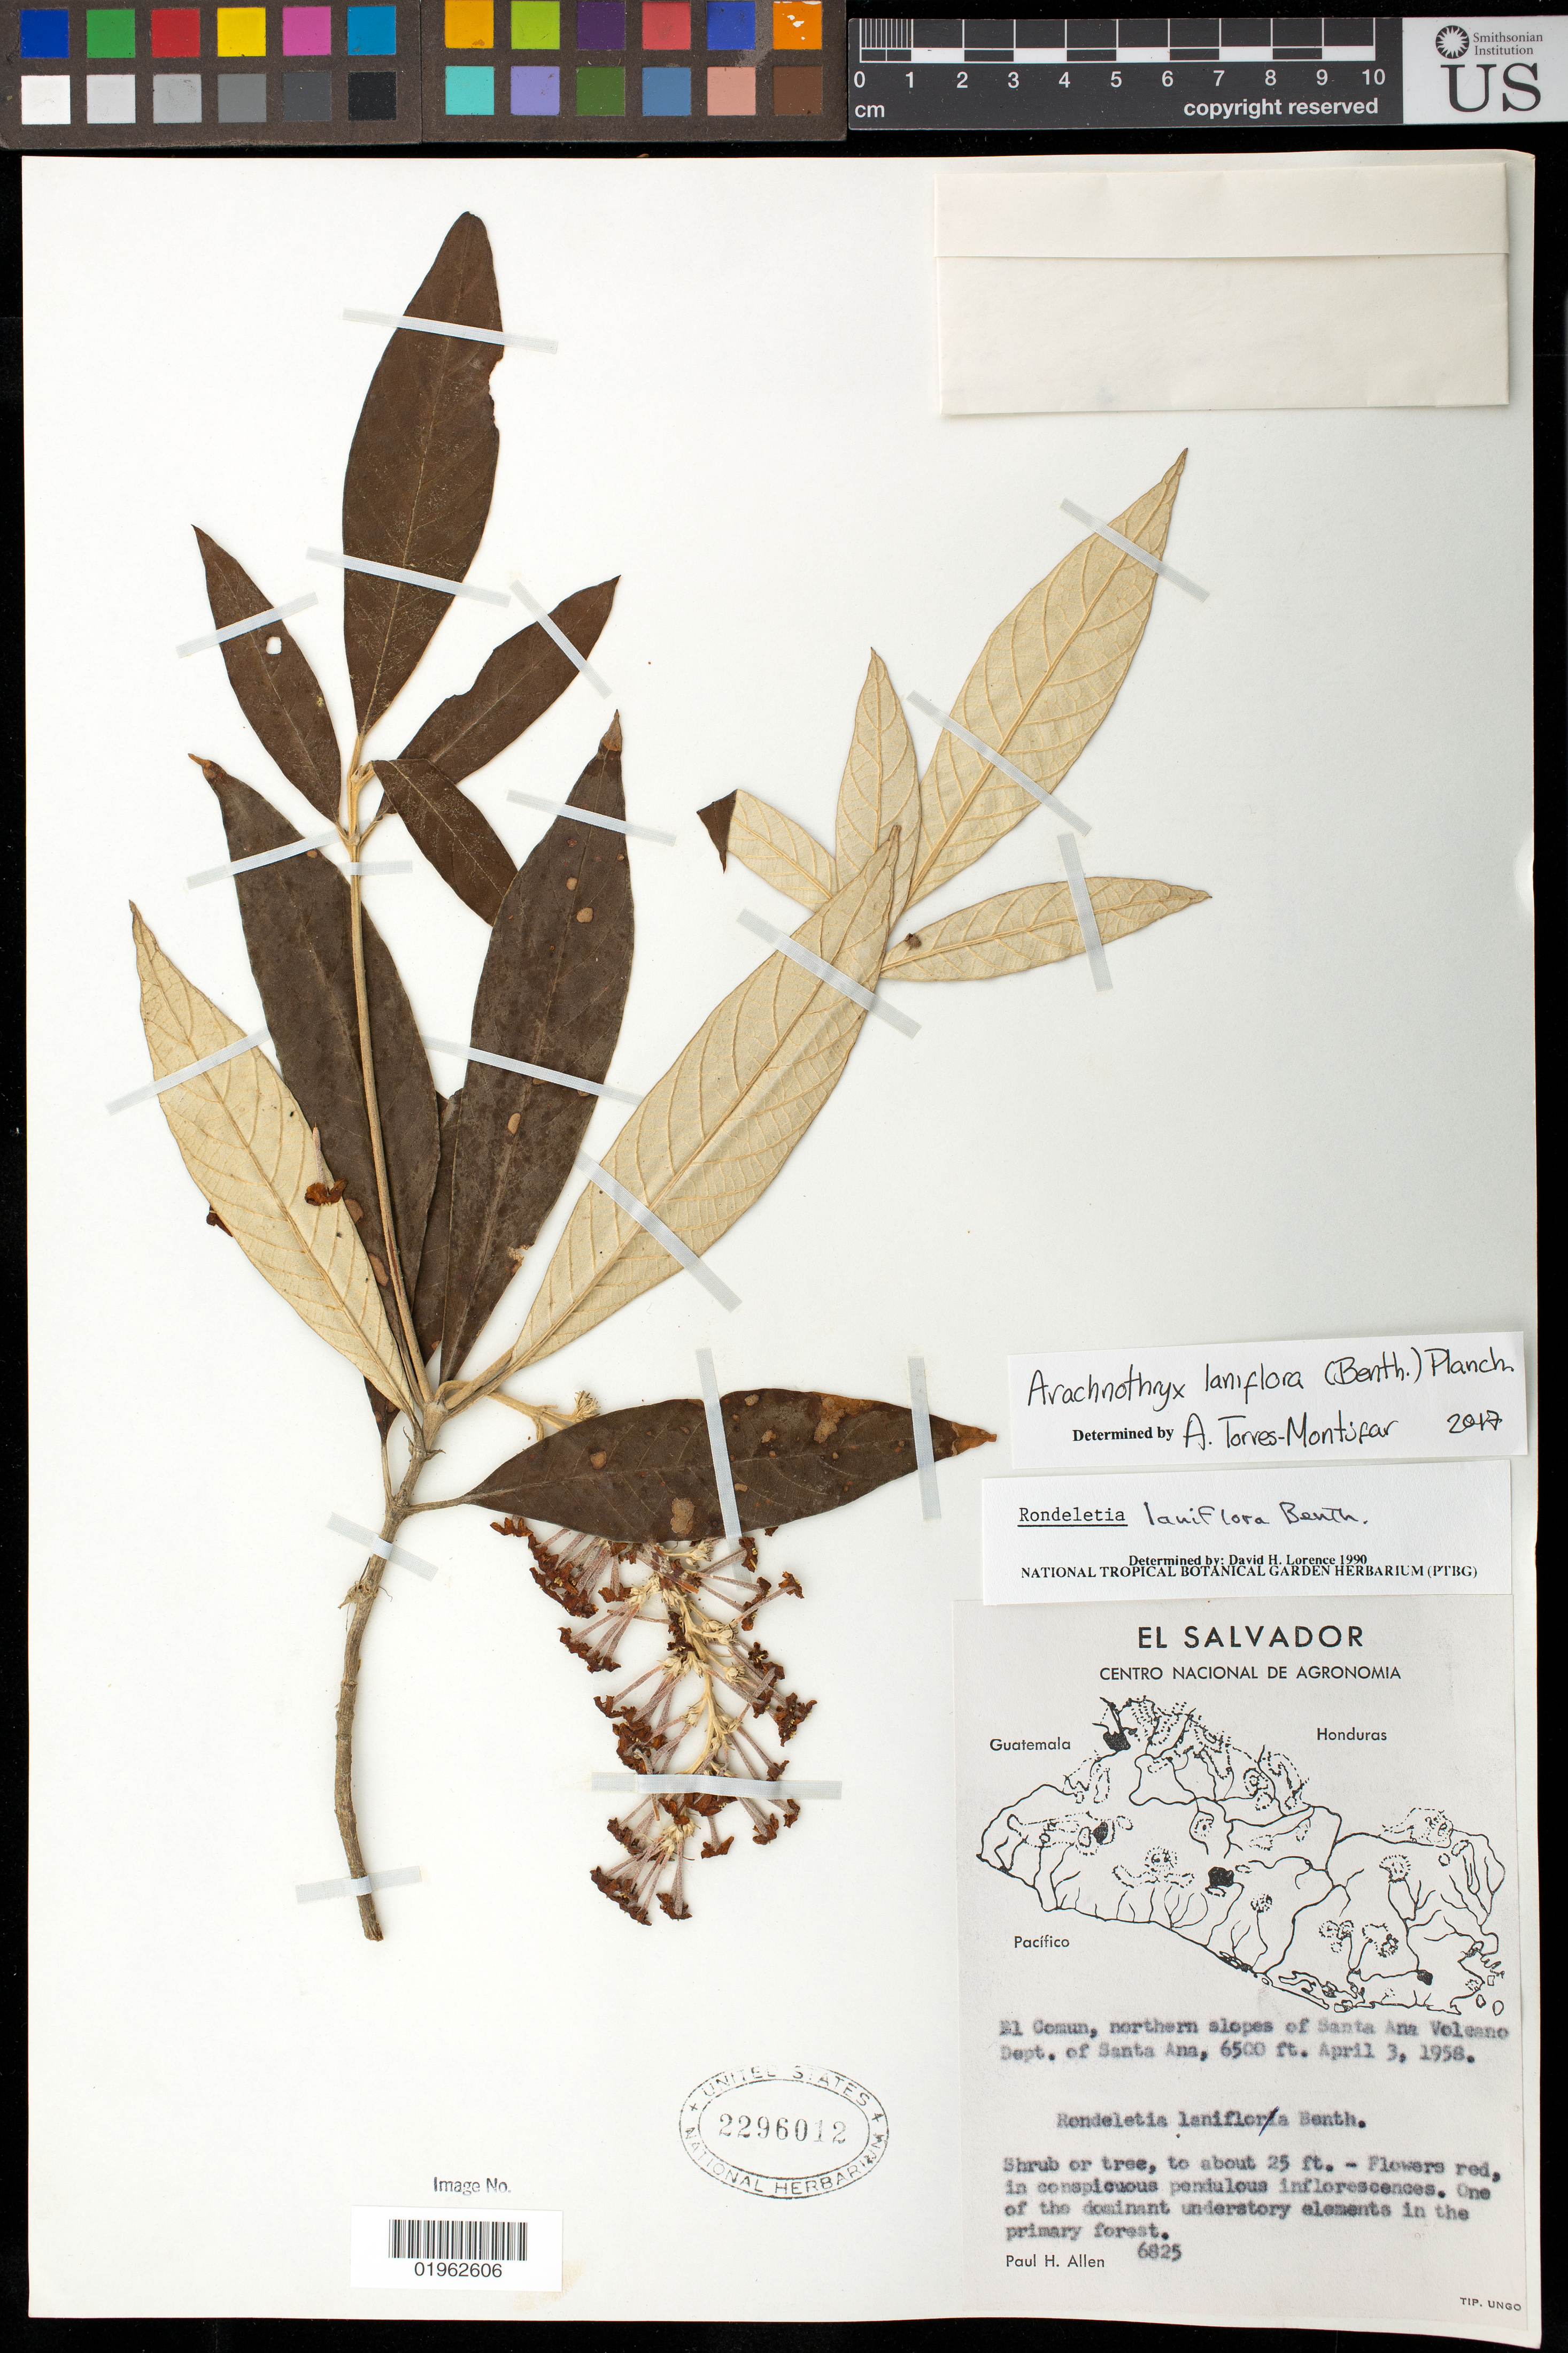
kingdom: Plantae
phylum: Tracheophyta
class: Magnoliopsida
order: Gentianales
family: Rubiaceae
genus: Arachnothryx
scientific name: Arachnothryx laniflora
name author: (Benth.) Planch.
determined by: Torres Montufar, J. A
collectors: P. H. Allen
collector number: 6825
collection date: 1958-04-03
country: El Salvador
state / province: Santa Ana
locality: Northern slopes of Santa Ana Volcano, area known locally as "El Comun"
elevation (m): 1981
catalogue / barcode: US 2296012